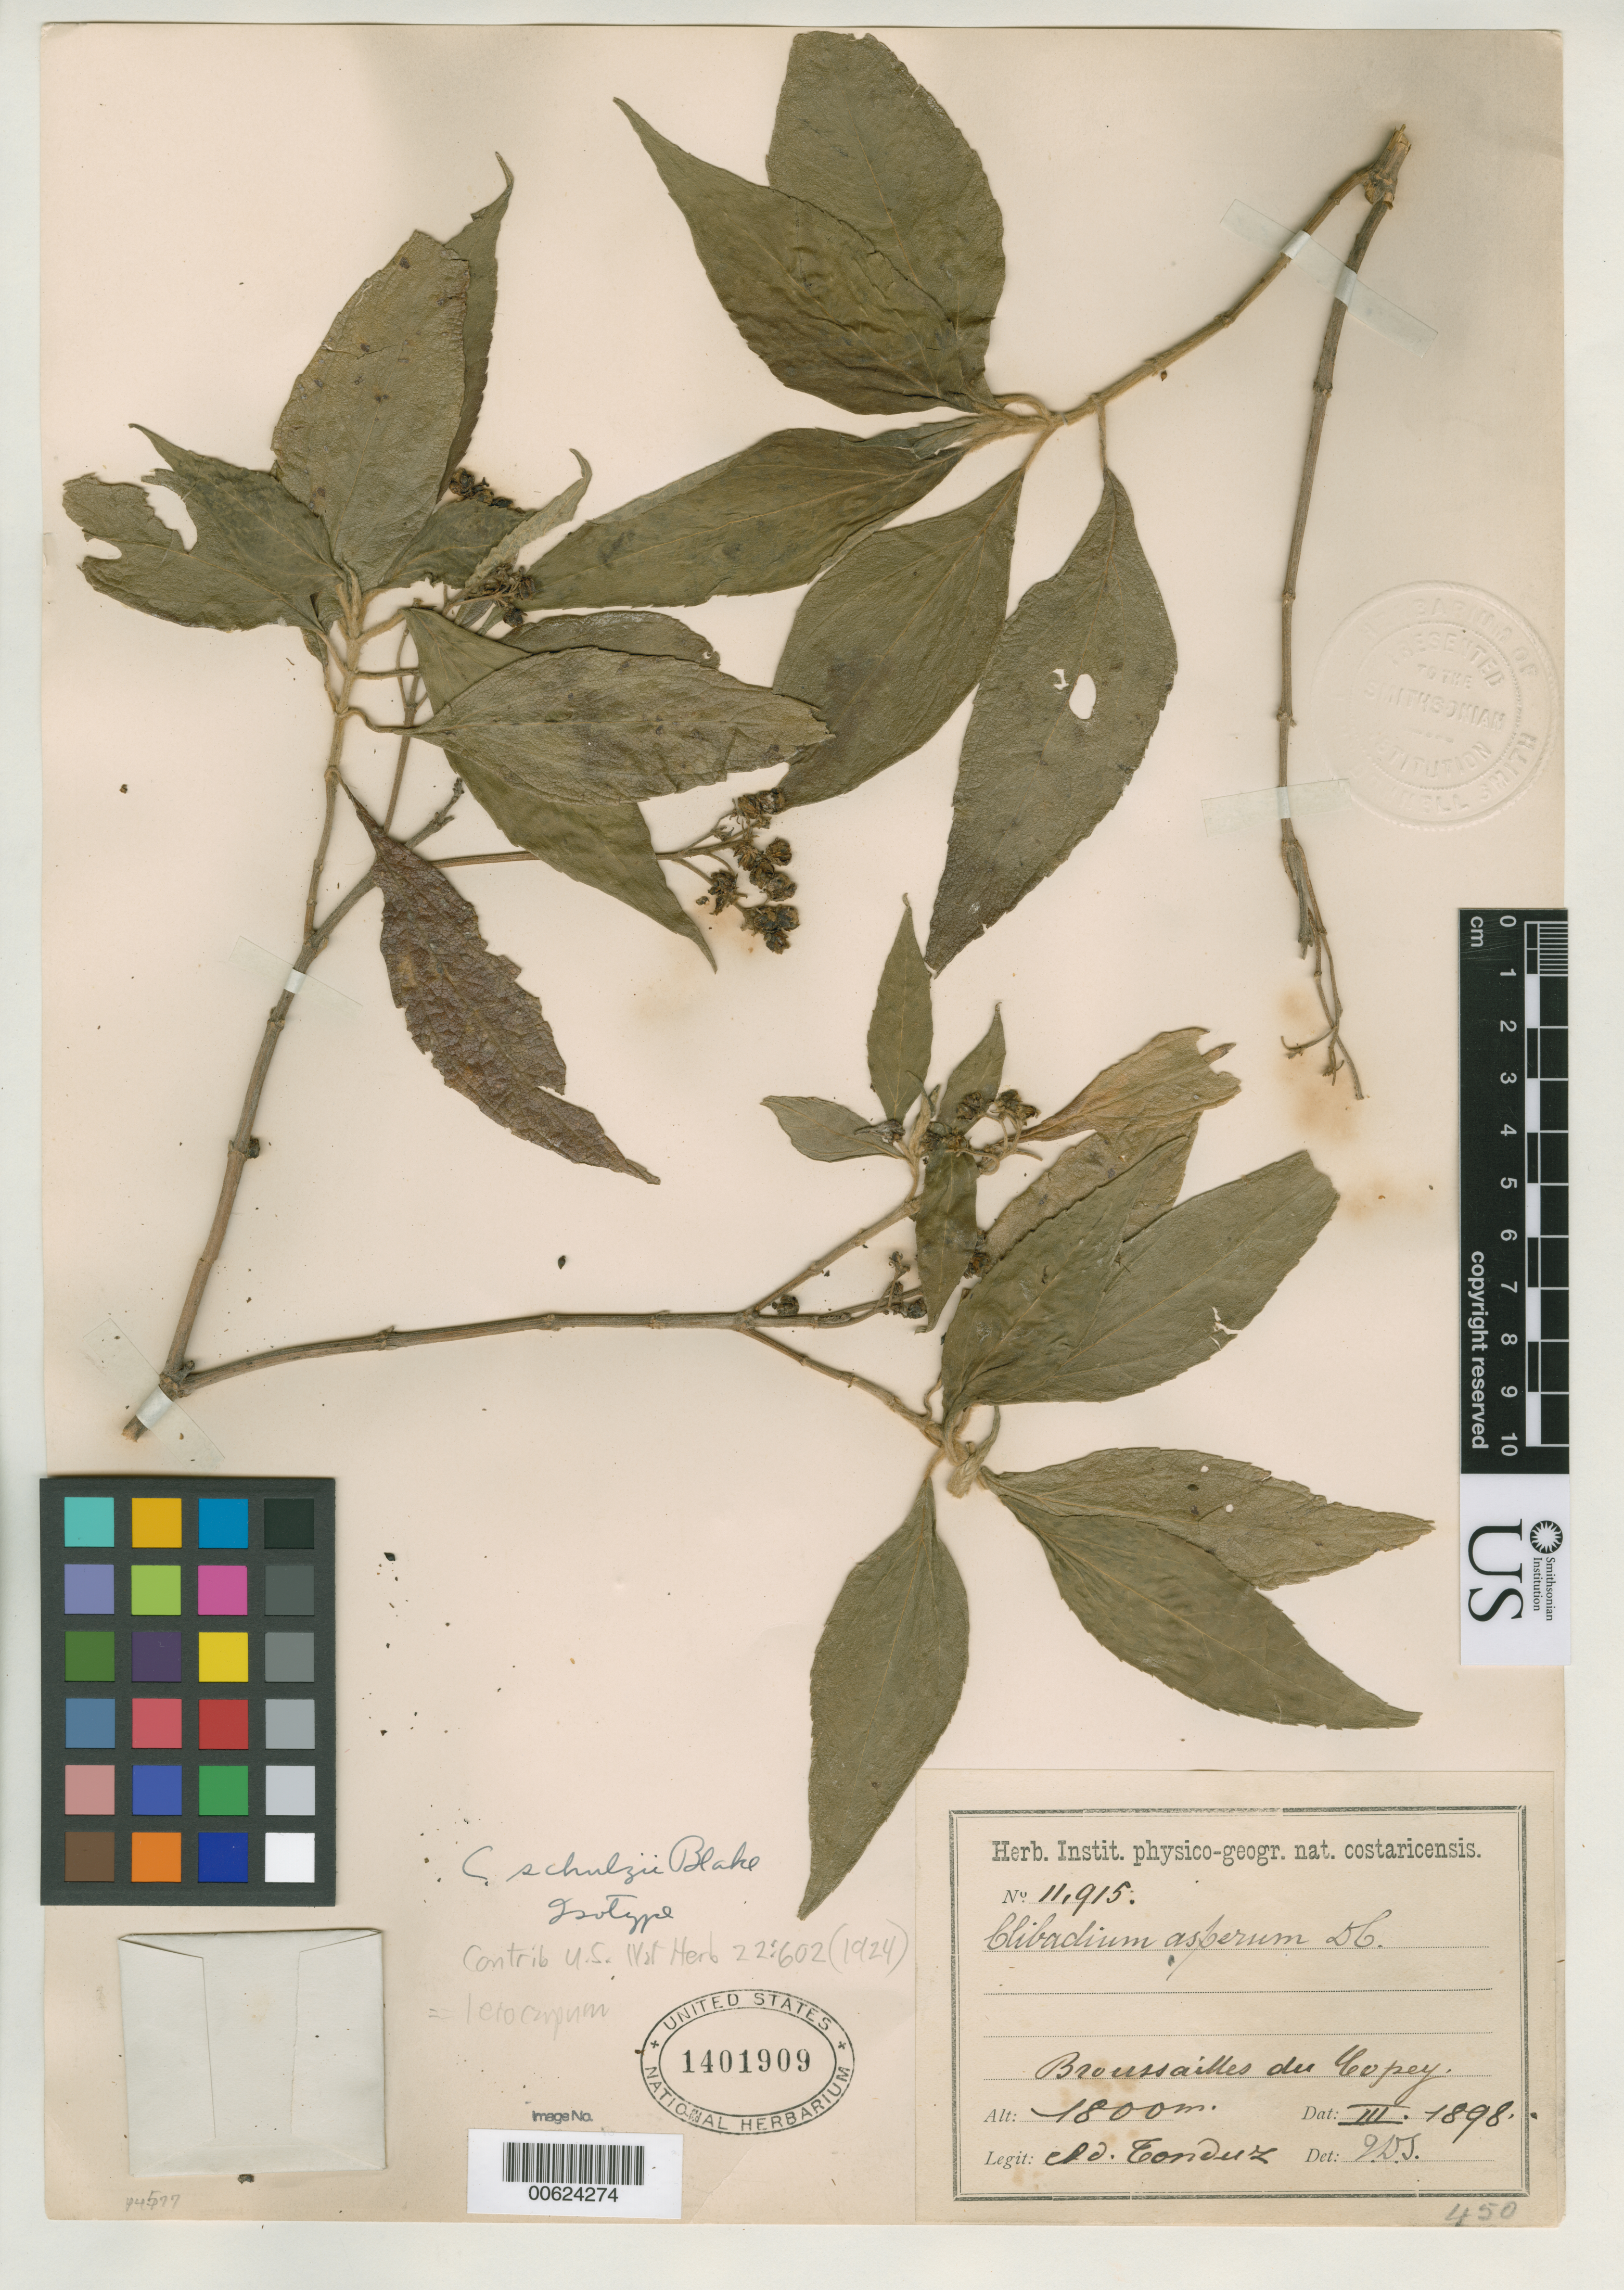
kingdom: Plantae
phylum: Tracheophyta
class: Magnoliopsida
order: Asterales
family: Asteraceae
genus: Clibadium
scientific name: Clibadium schulzii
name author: S.F. Blake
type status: Isotype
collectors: A. Tonduz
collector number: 11915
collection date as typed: Mar 1898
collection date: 1898-03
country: Costa Rica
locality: Broussailles du Copey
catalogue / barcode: US 1401909